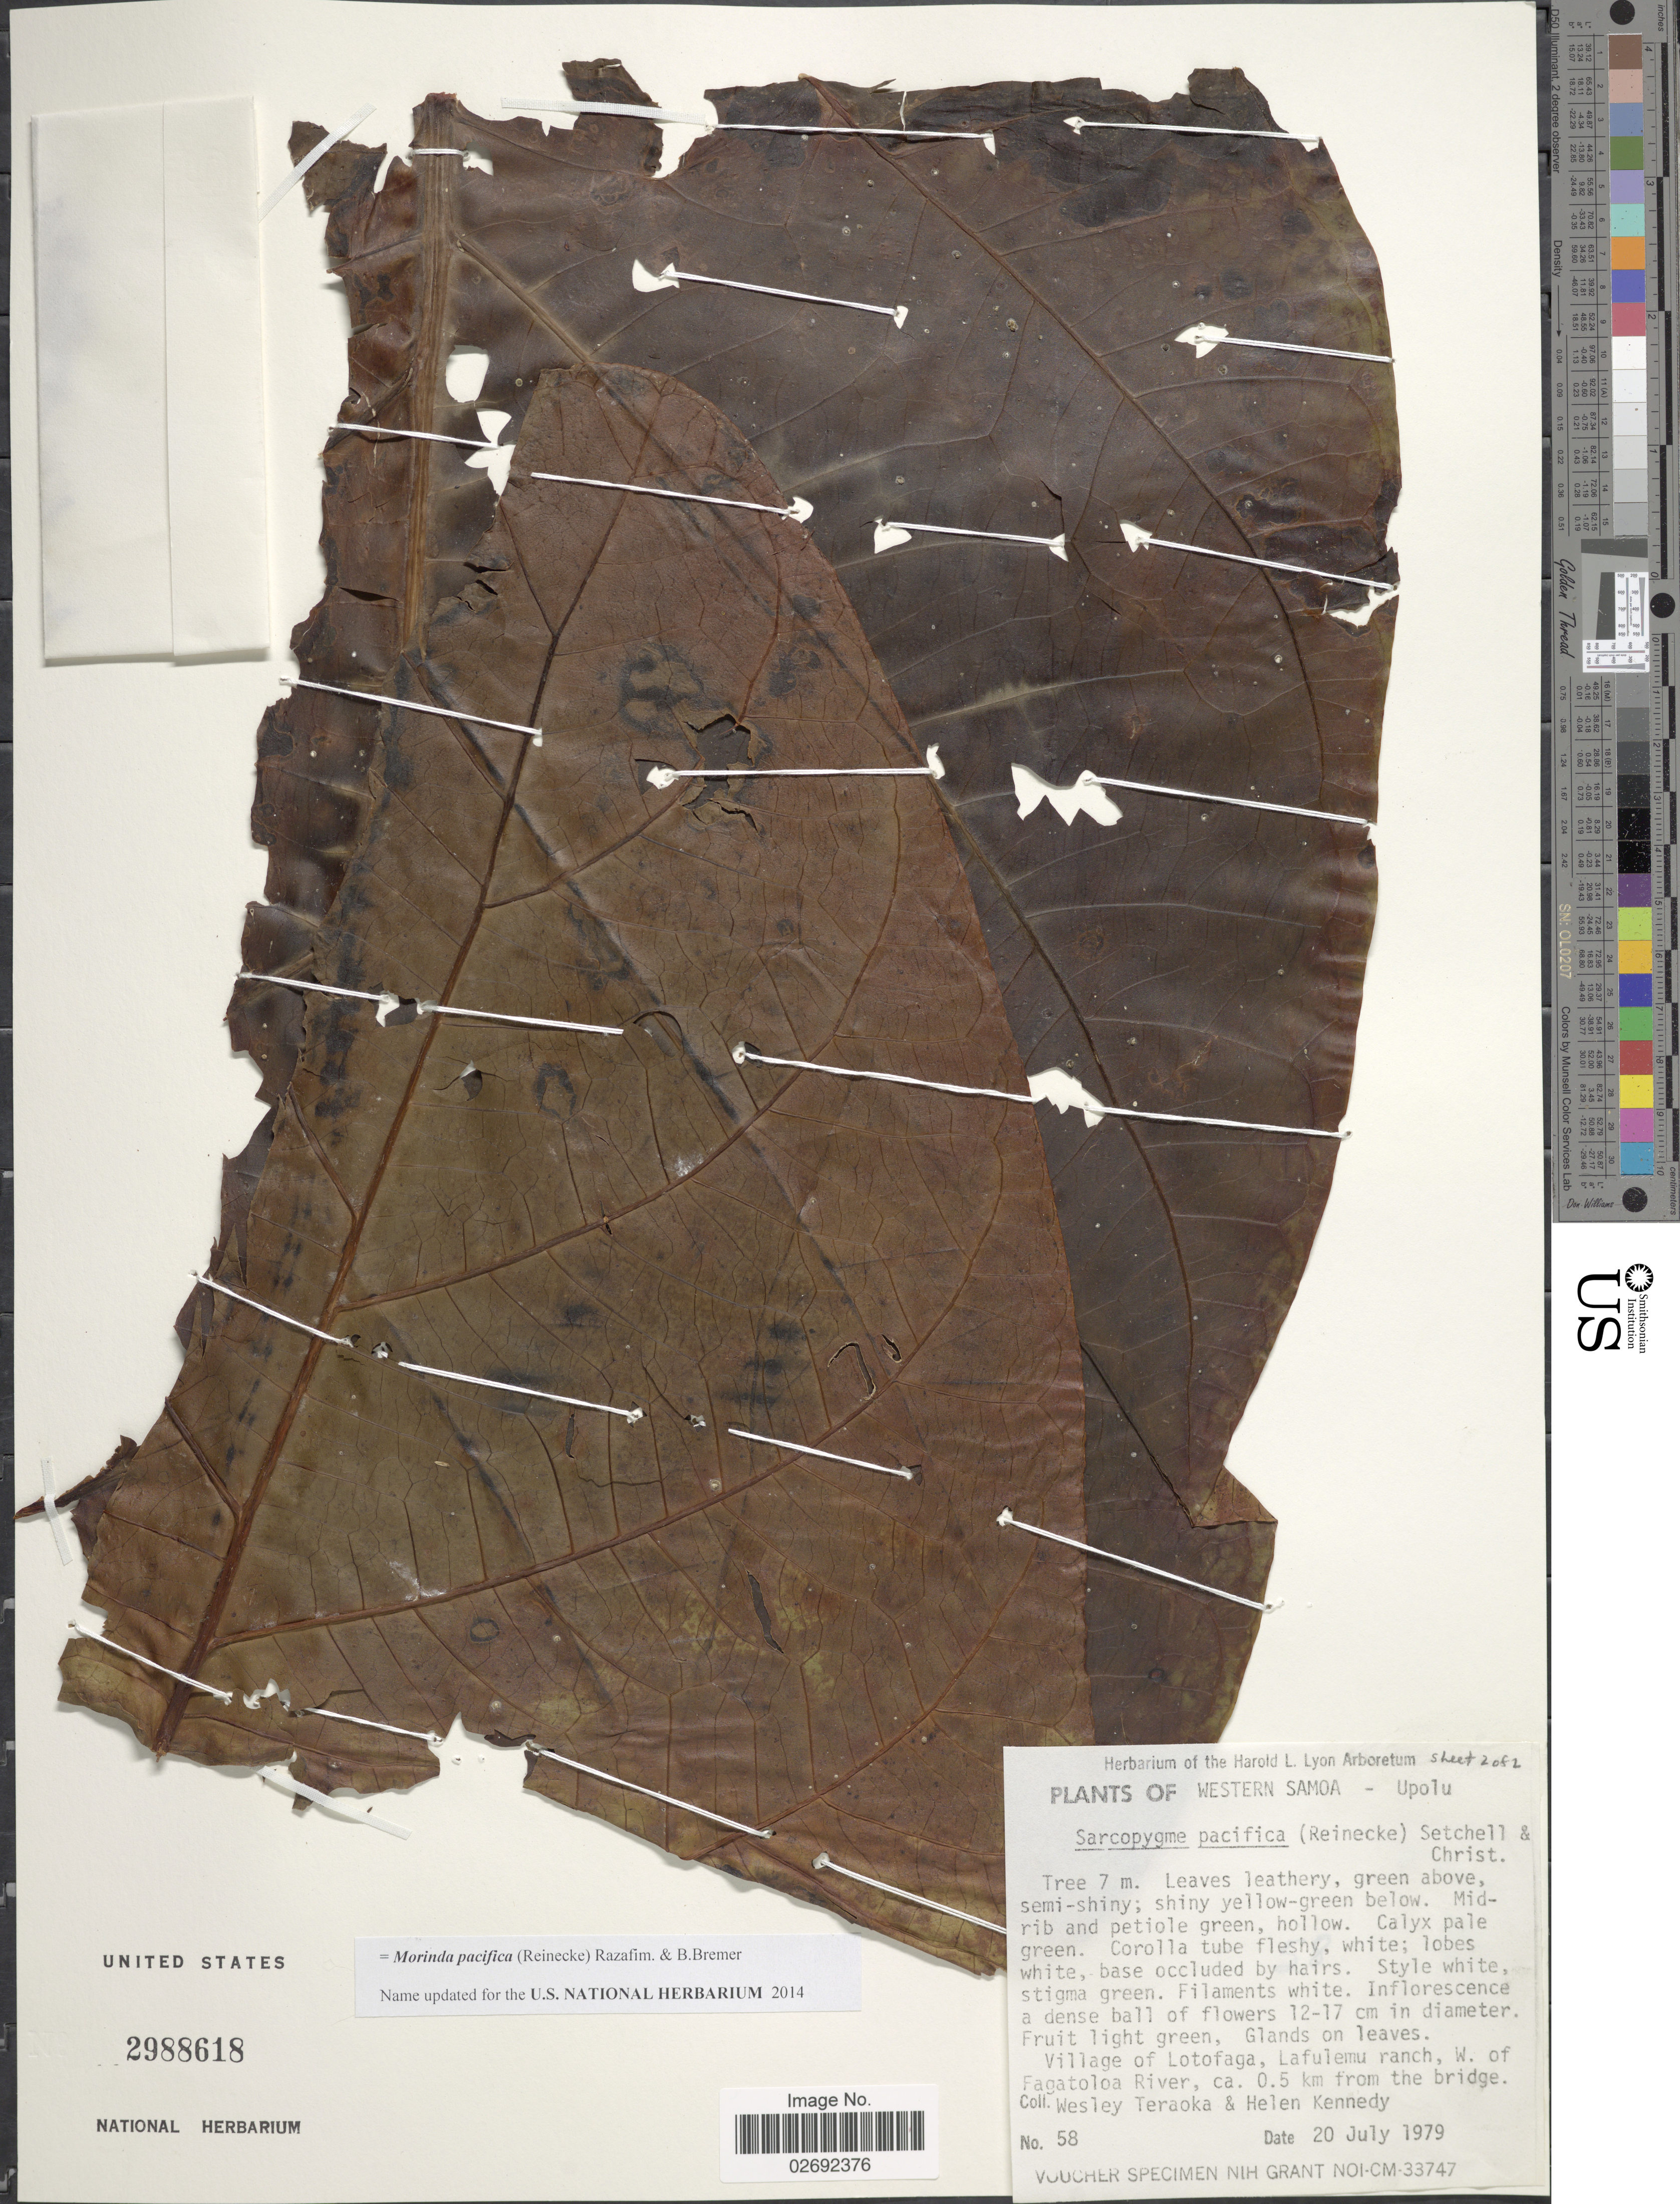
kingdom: Plantae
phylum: Tracheophyta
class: Magnoliopsida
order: Gentianales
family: Rubiaceae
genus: Morinda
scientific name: Morinda pacifica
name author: Razafim. & B. Bremer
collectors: W. Teraoka & H. Kennedy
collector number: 58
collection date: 1979-07-20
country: Samoa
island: Upolu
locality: Village of Lotofaga, Lafulemu ranch, W. of Fagatoloa River, ca. 0.5 km from the bridge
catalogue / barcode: US 2988618